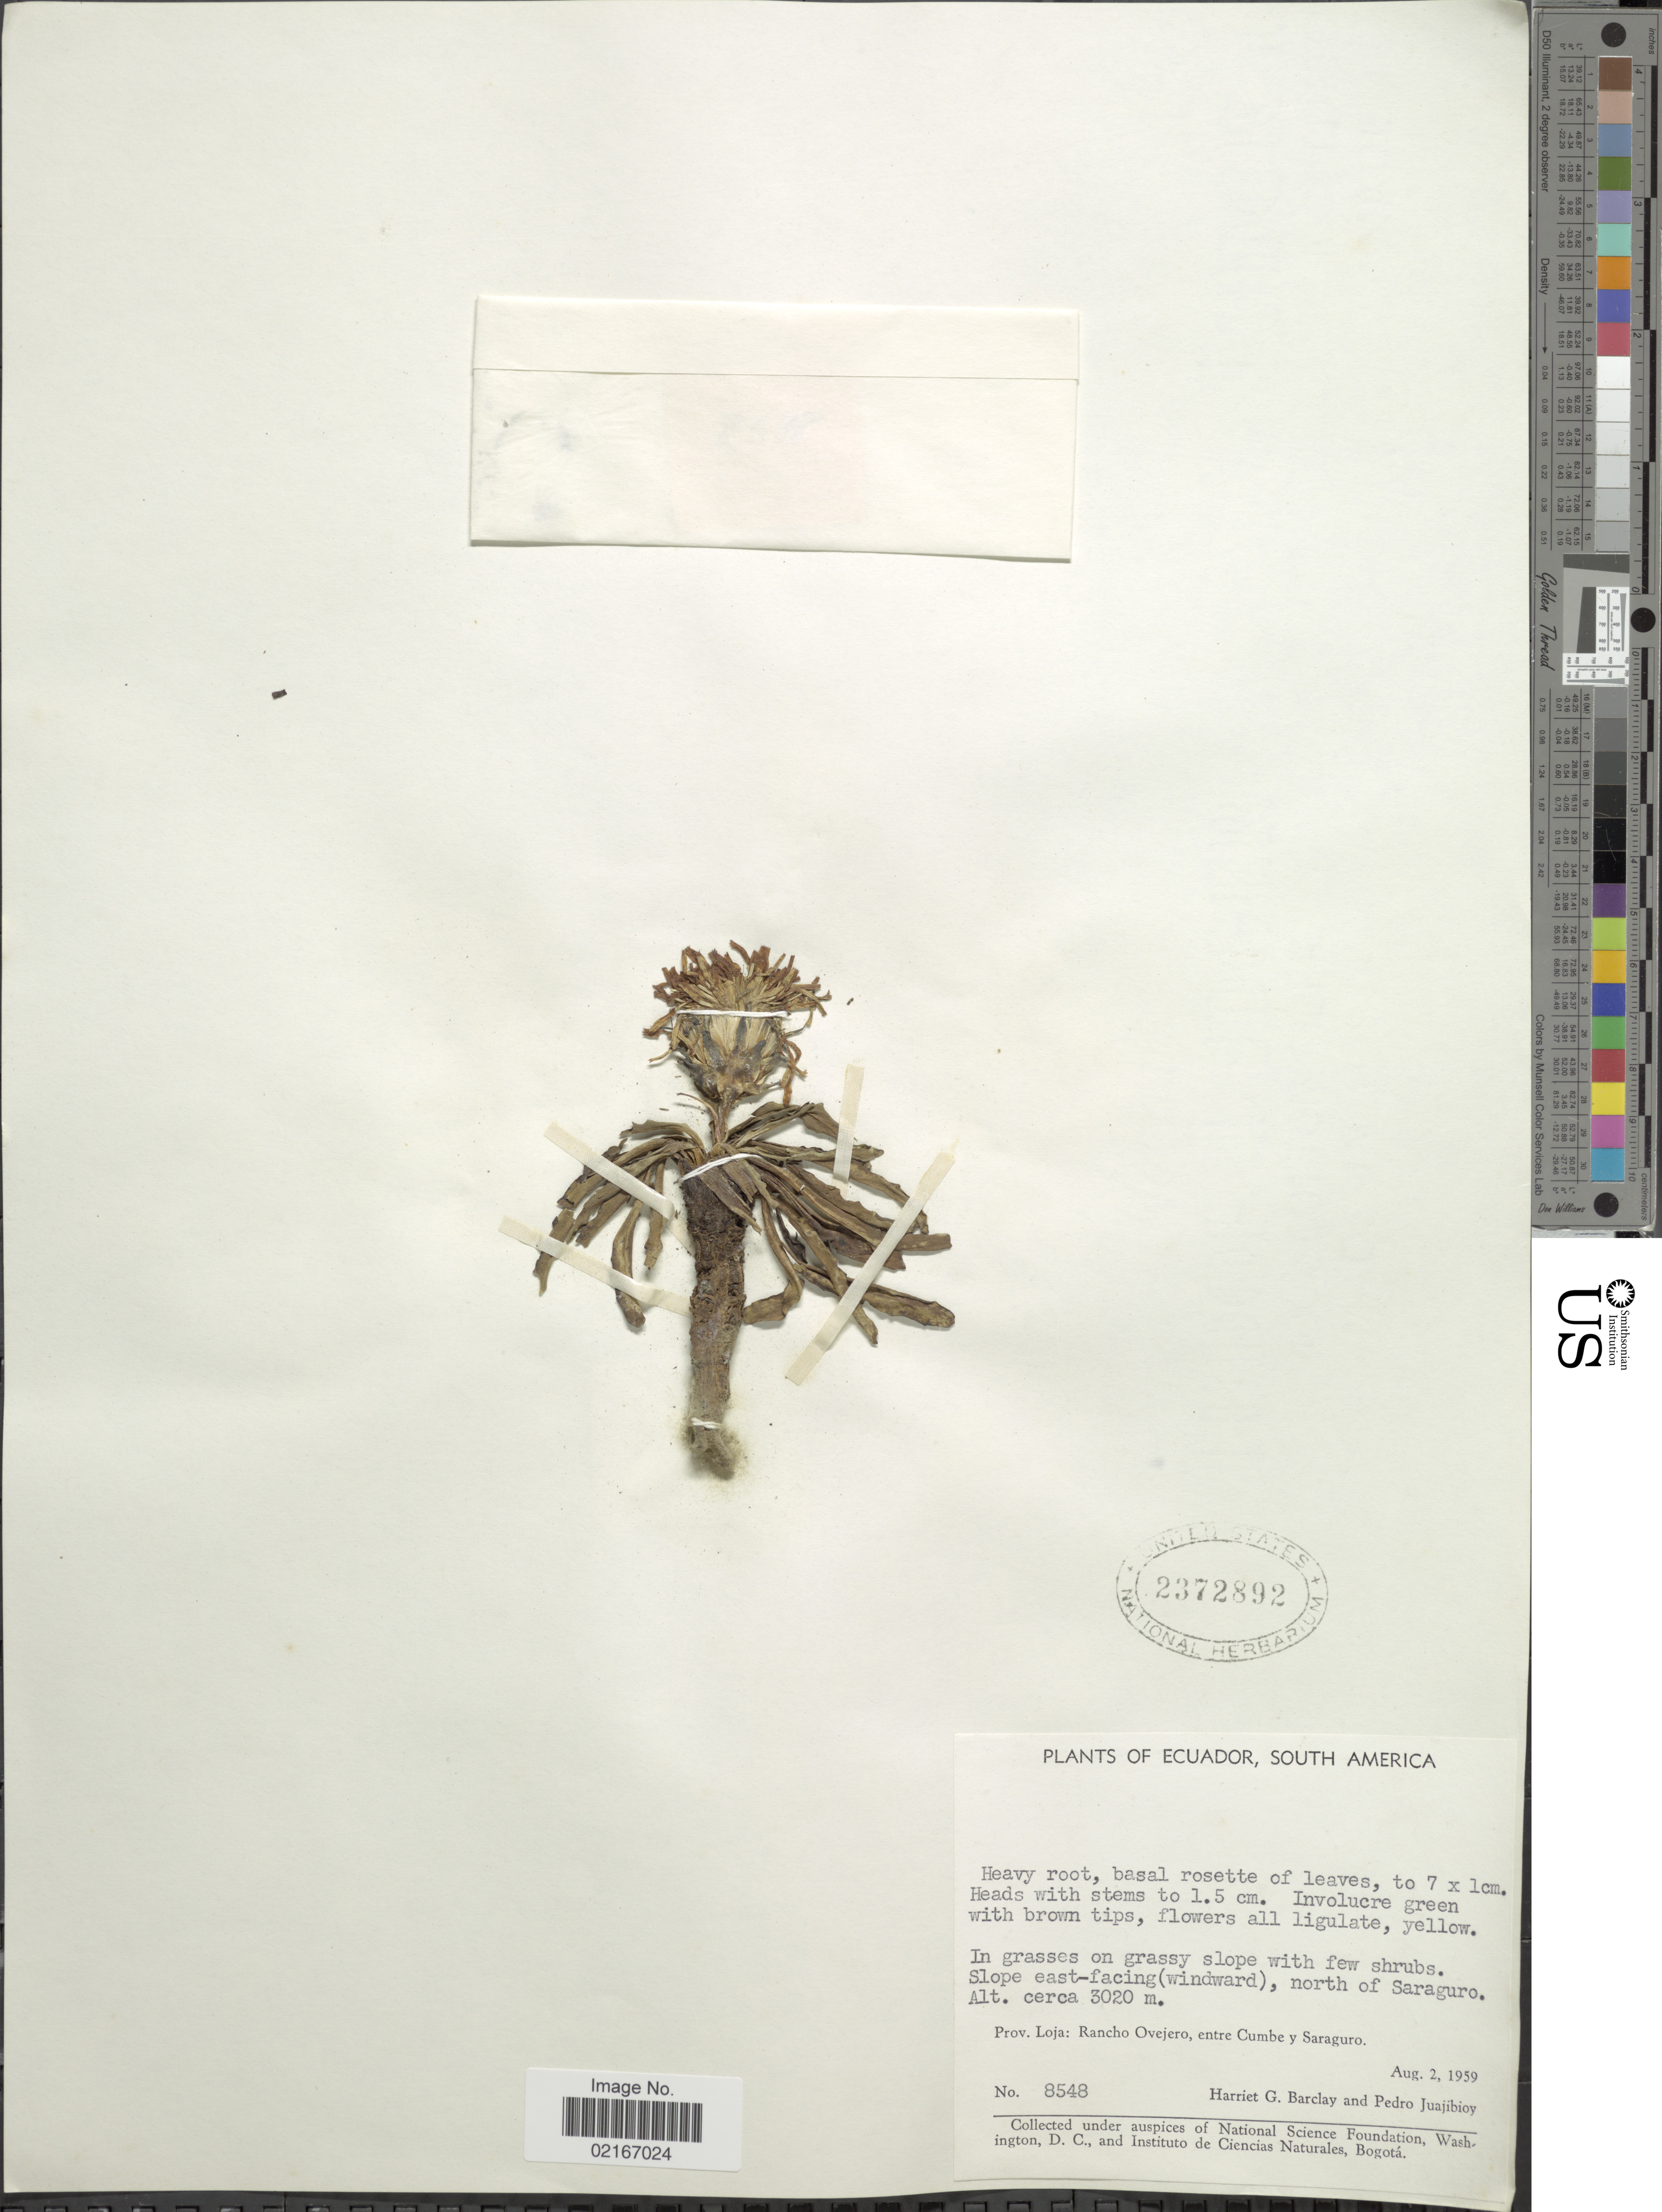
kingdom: Plantae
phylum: Tracheophyta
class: Magnoliopsida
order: Asterales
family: Asteraceae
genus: Hypochaeris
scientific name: Hypochaeris sp.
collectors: H. G. Barclay & P. Juajibioy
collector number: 8548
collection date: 1959-08-02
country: Ecuador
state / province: Loja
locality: Slope east-facing (windwrad), north of Saraguro, Rancho Ovejero, entre Cumbe y Saraguro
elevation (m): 3020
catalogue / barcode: US 2372892